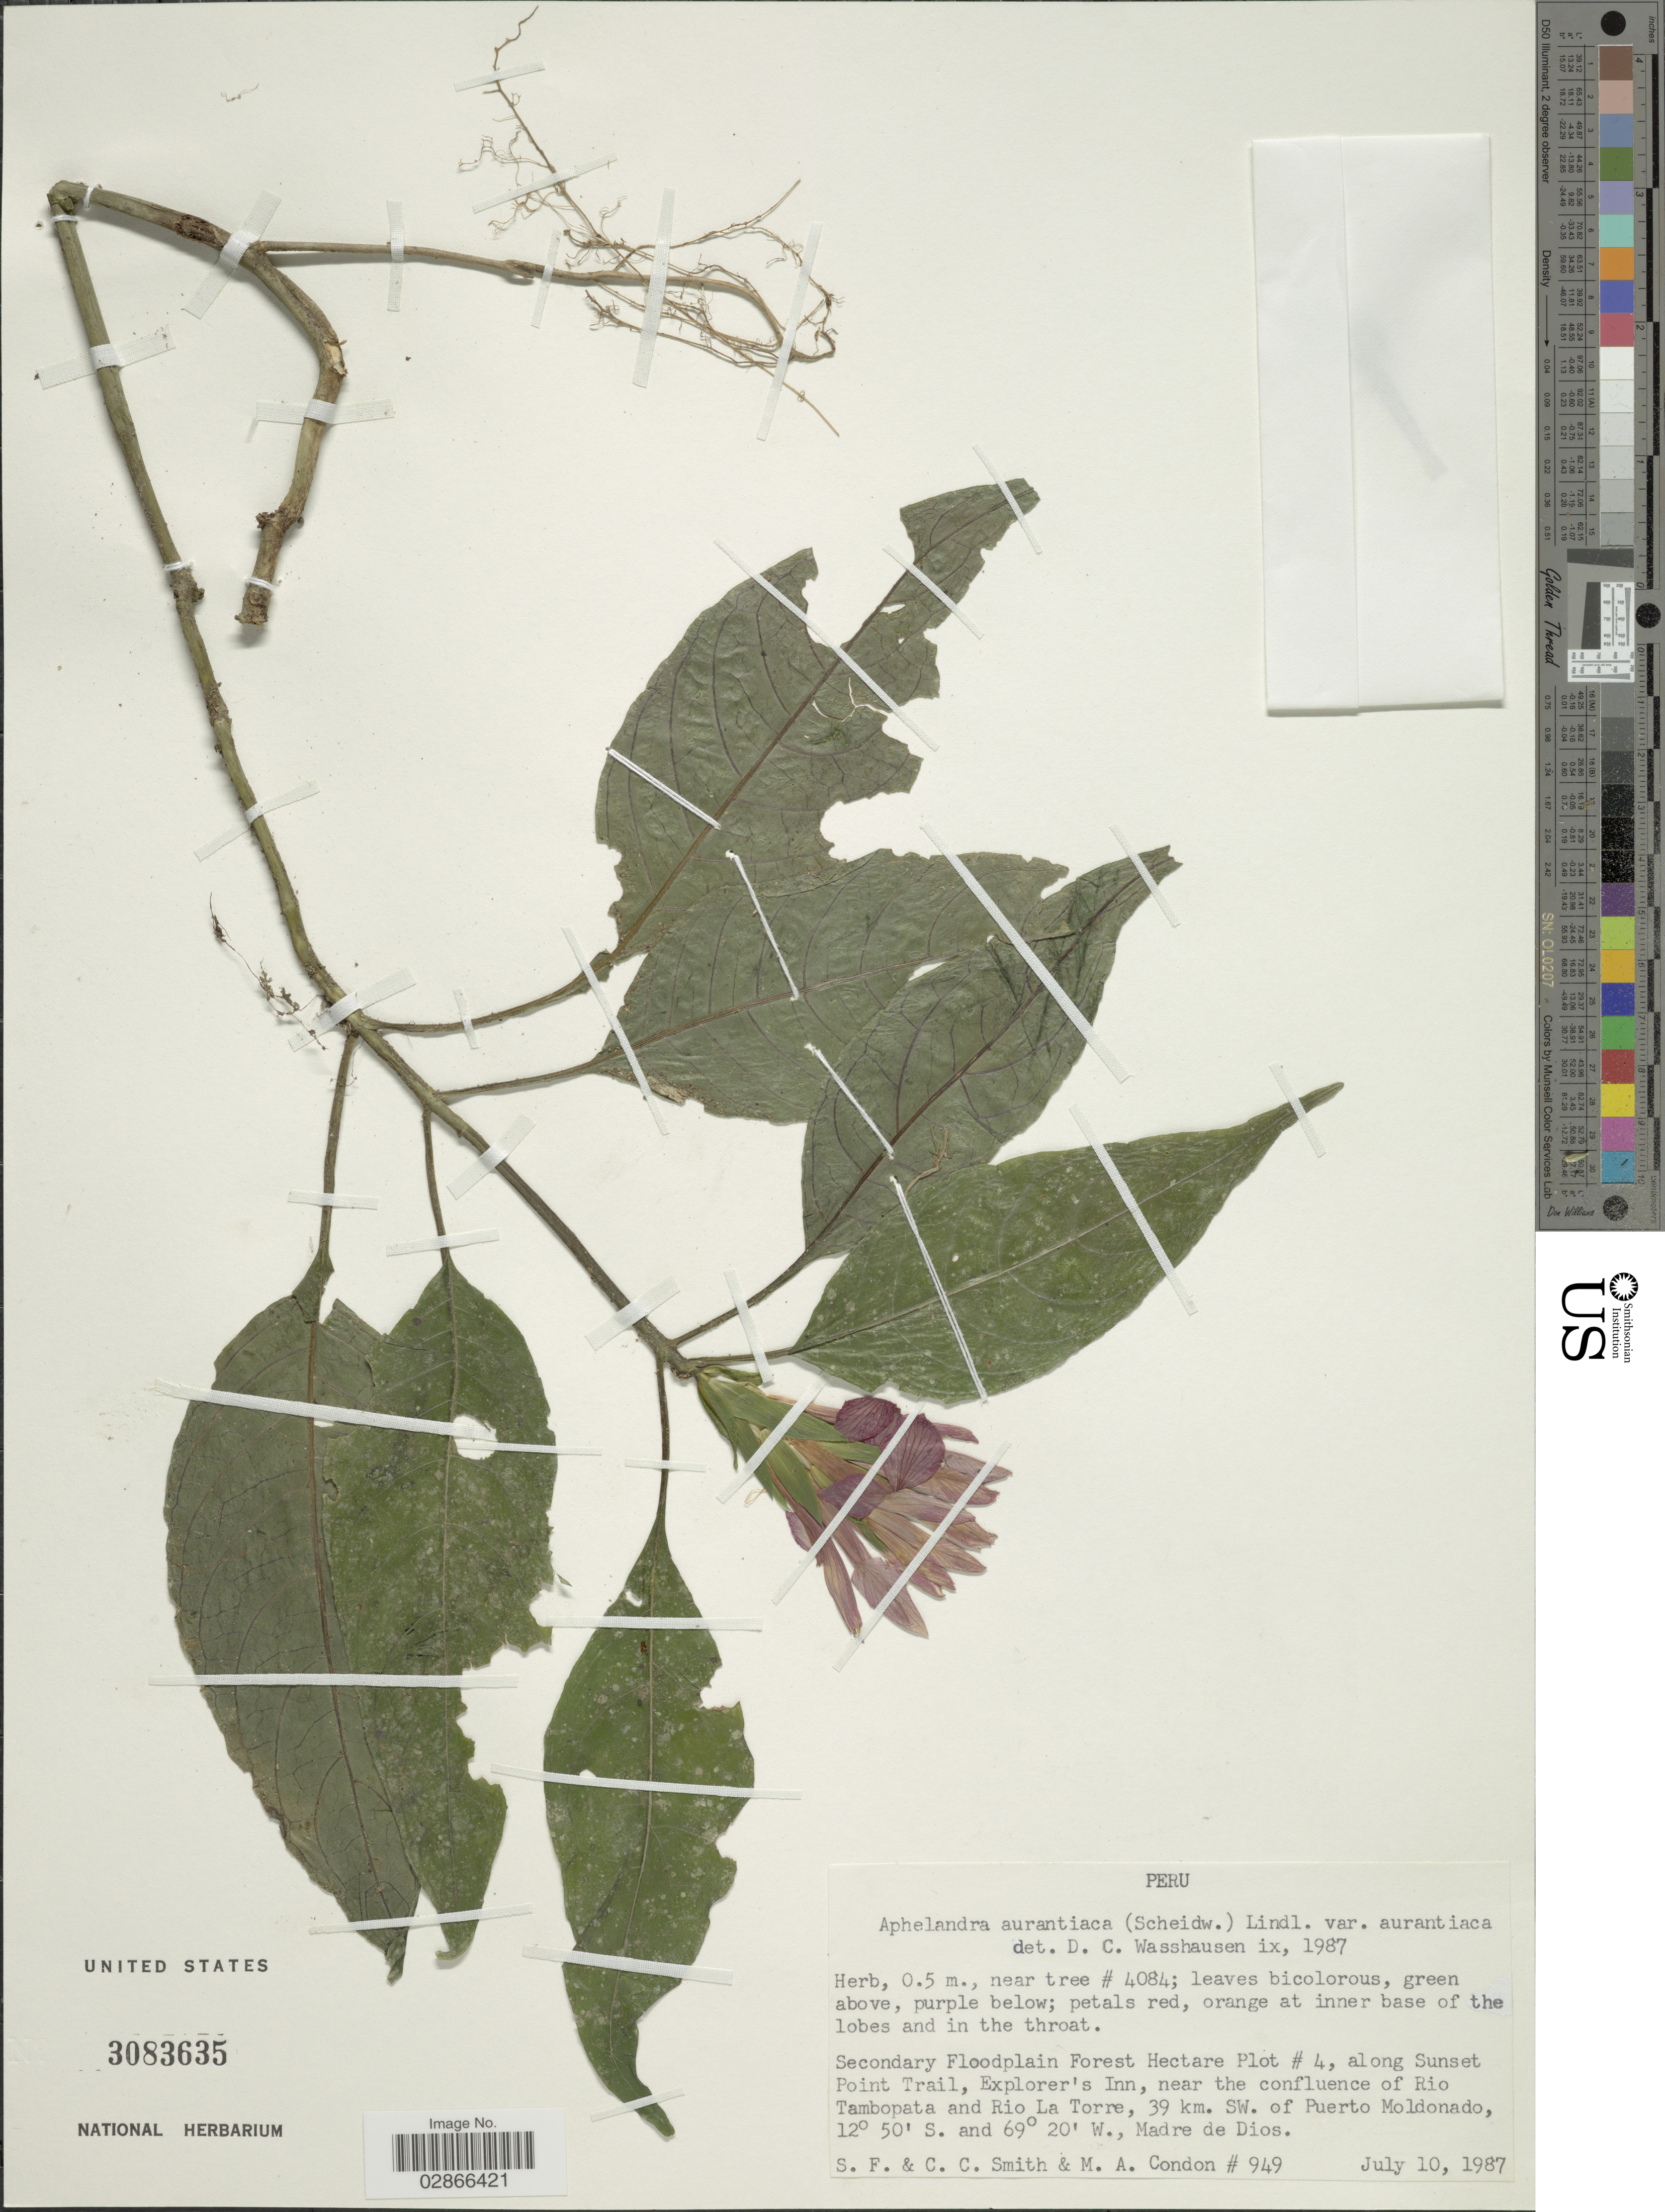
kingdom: Plantae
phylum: Tracheophyta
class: Magnoliopsida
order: Lamiales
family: Acanthaceae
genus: Aphelandra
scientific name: Aphelandra aurantiaca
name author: (Scheidw.) Lindl.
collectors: S.F. Smith, C. C. Smith & M. Condon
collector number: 949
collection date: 1987-07-10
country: Peru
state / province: Madre de Dios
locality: Secondary Floodplain Forest Hectare Plot #4, along Sunset Point Trail, Explorer's Inn, near the confluence of Rio Tambopata and Rio La Torre, 39 km. SW. of Puerto Moldonado.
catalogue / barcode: US 3083635